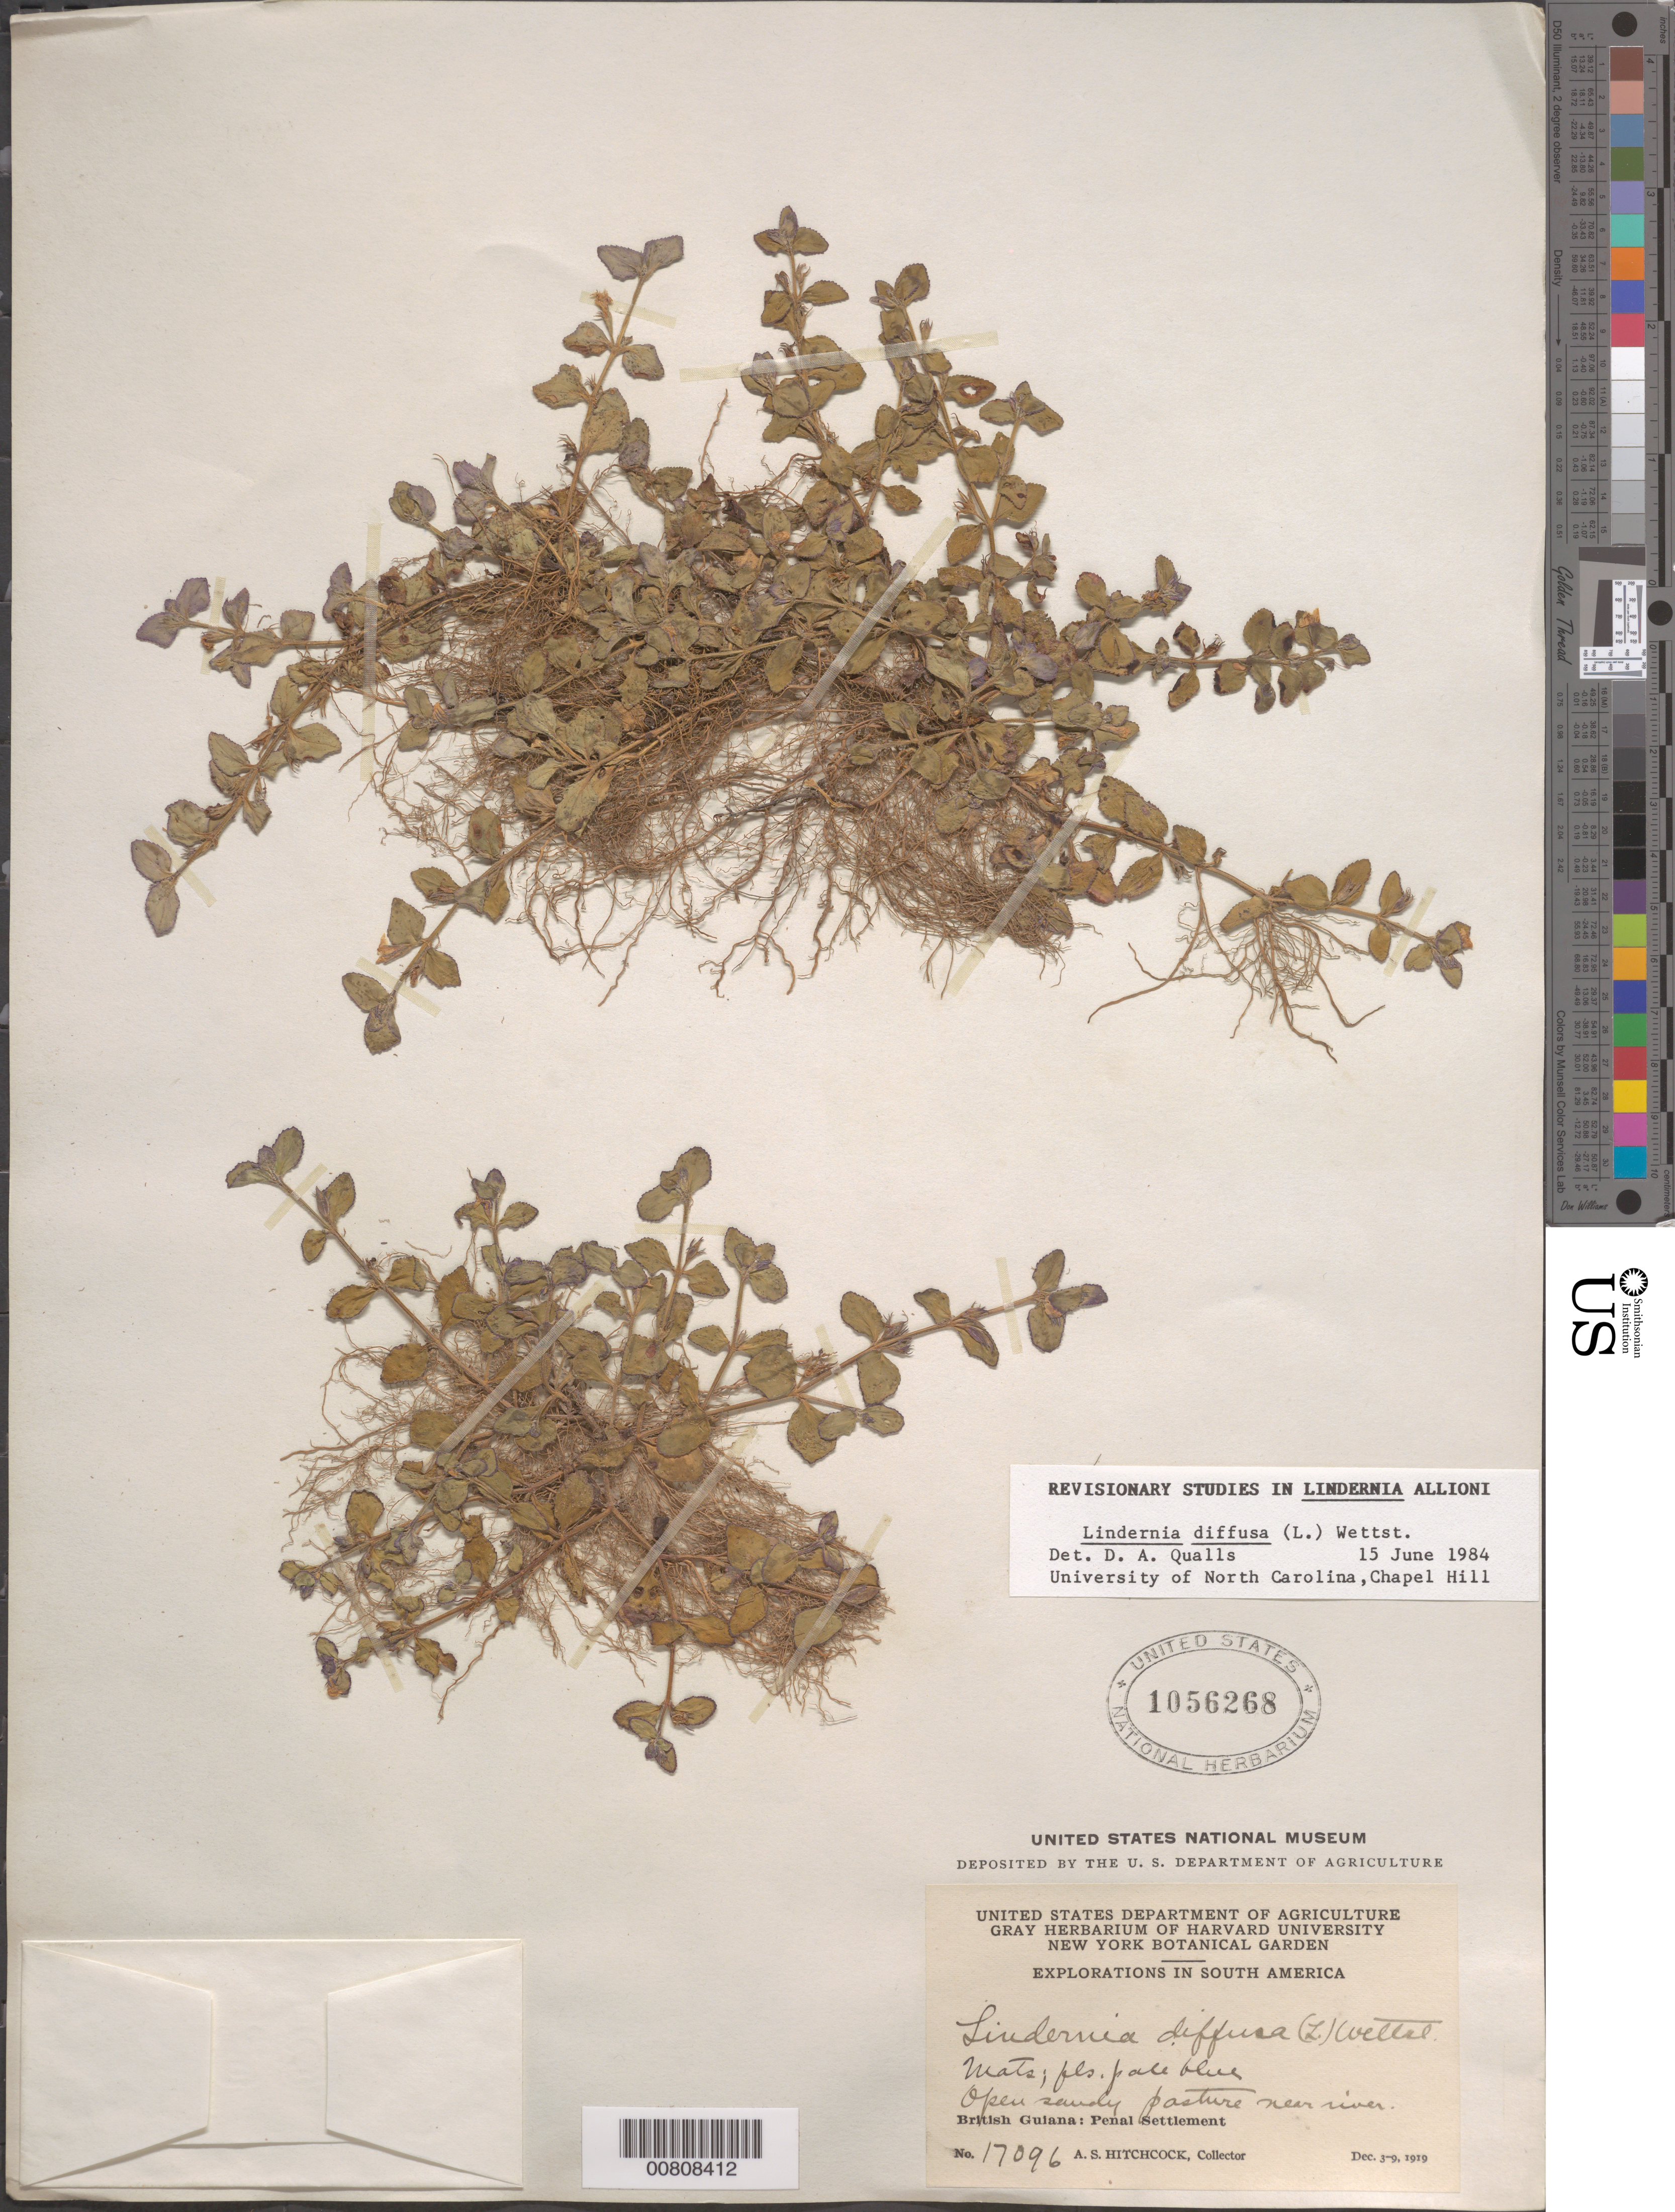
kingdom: Plantae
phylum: Tracheophyta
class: Magnoliopsida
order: Lamiales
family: Linderniaceae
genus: Lindernia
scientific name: Lindernia diffusa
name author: (L.) Wettst.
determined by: Qualls, D. A.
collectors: A. S. Hitchcock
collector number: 17096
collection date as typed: Dec. 3-9, 1919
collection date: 1919-12-03/1919-12-09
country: Guyana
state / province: Cuyuni-Mazaruni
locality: Penal Settlement, on W side of Essequibo River, near mouth of Mazaruni River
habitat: Open sandy pasture near river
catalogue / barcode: US 1056268